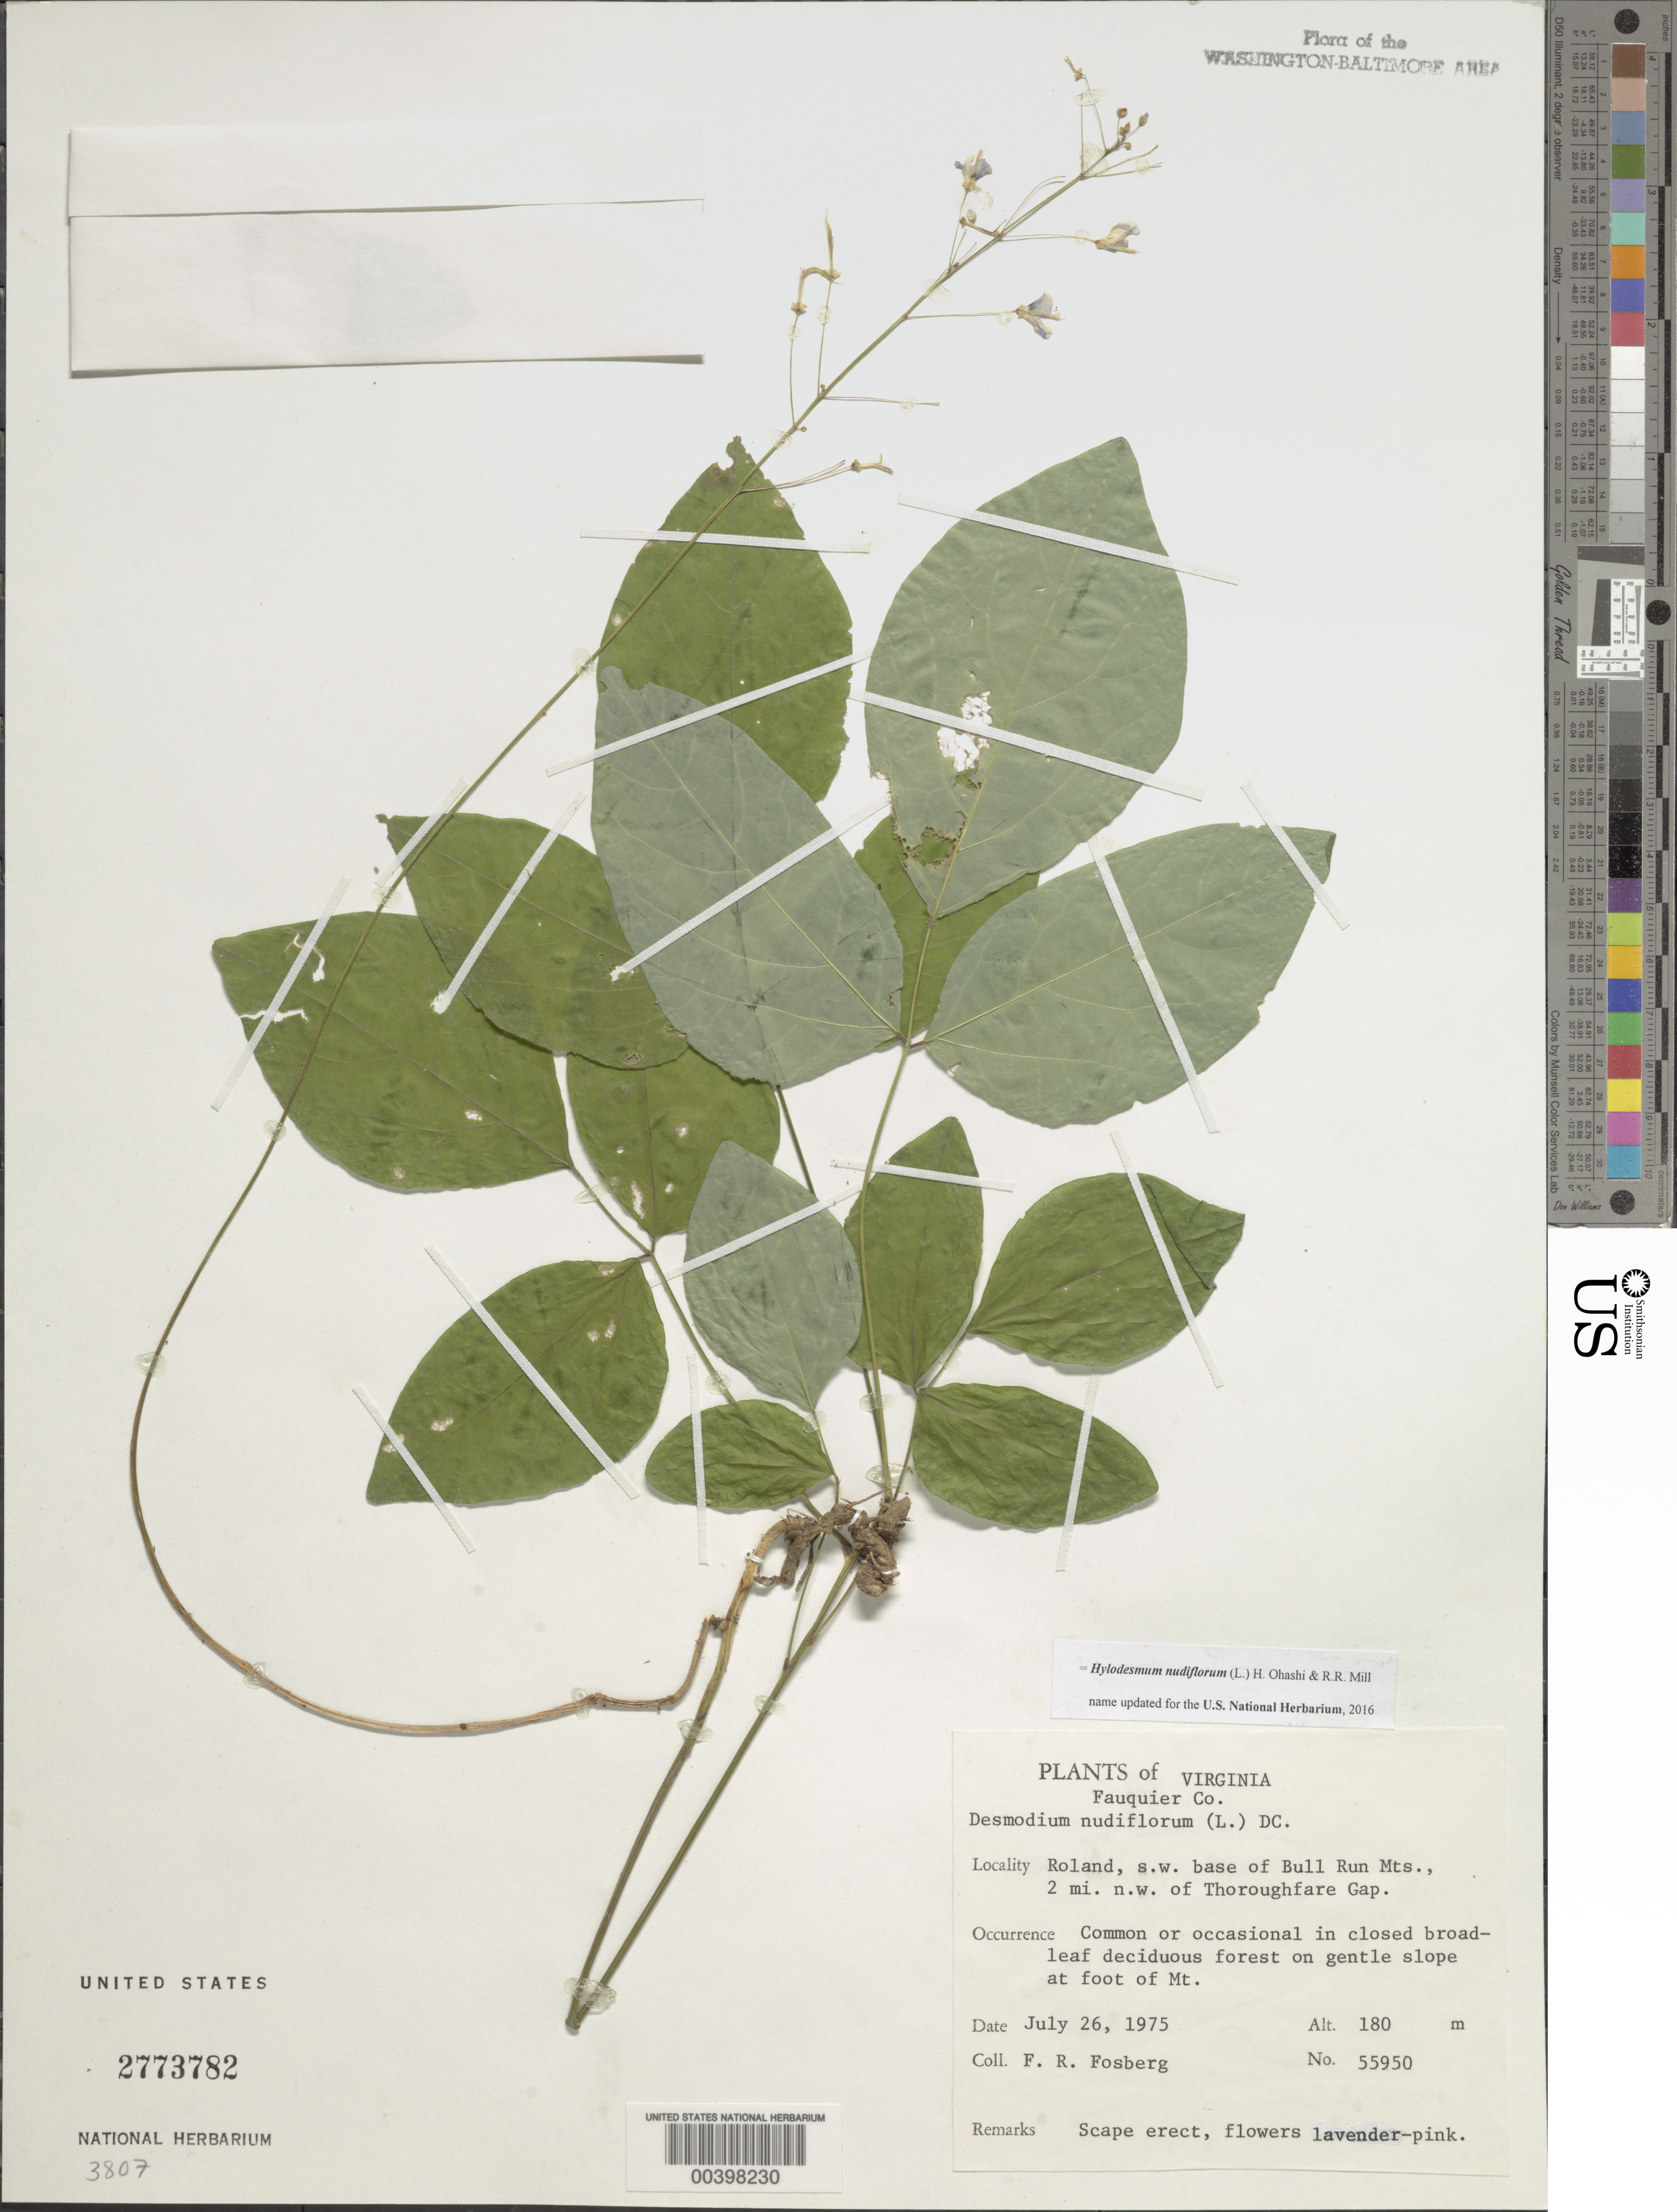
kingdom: Plantae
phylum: Tracheophyta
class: Magnoliopsida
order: Fabales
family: Fabaceae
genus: Hylodesmum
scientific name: Hylodesmum nudiflorum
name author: (L.) H. Ohashi & R.R. Mill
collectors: F. R. Fosberg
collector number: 55950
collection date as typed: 26 Jul 1975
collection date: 1975-07-26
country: United States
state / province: Virginia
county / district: Fauquier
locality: Roland, southwest base of Bull Run Mountains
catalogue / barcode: US 2773782